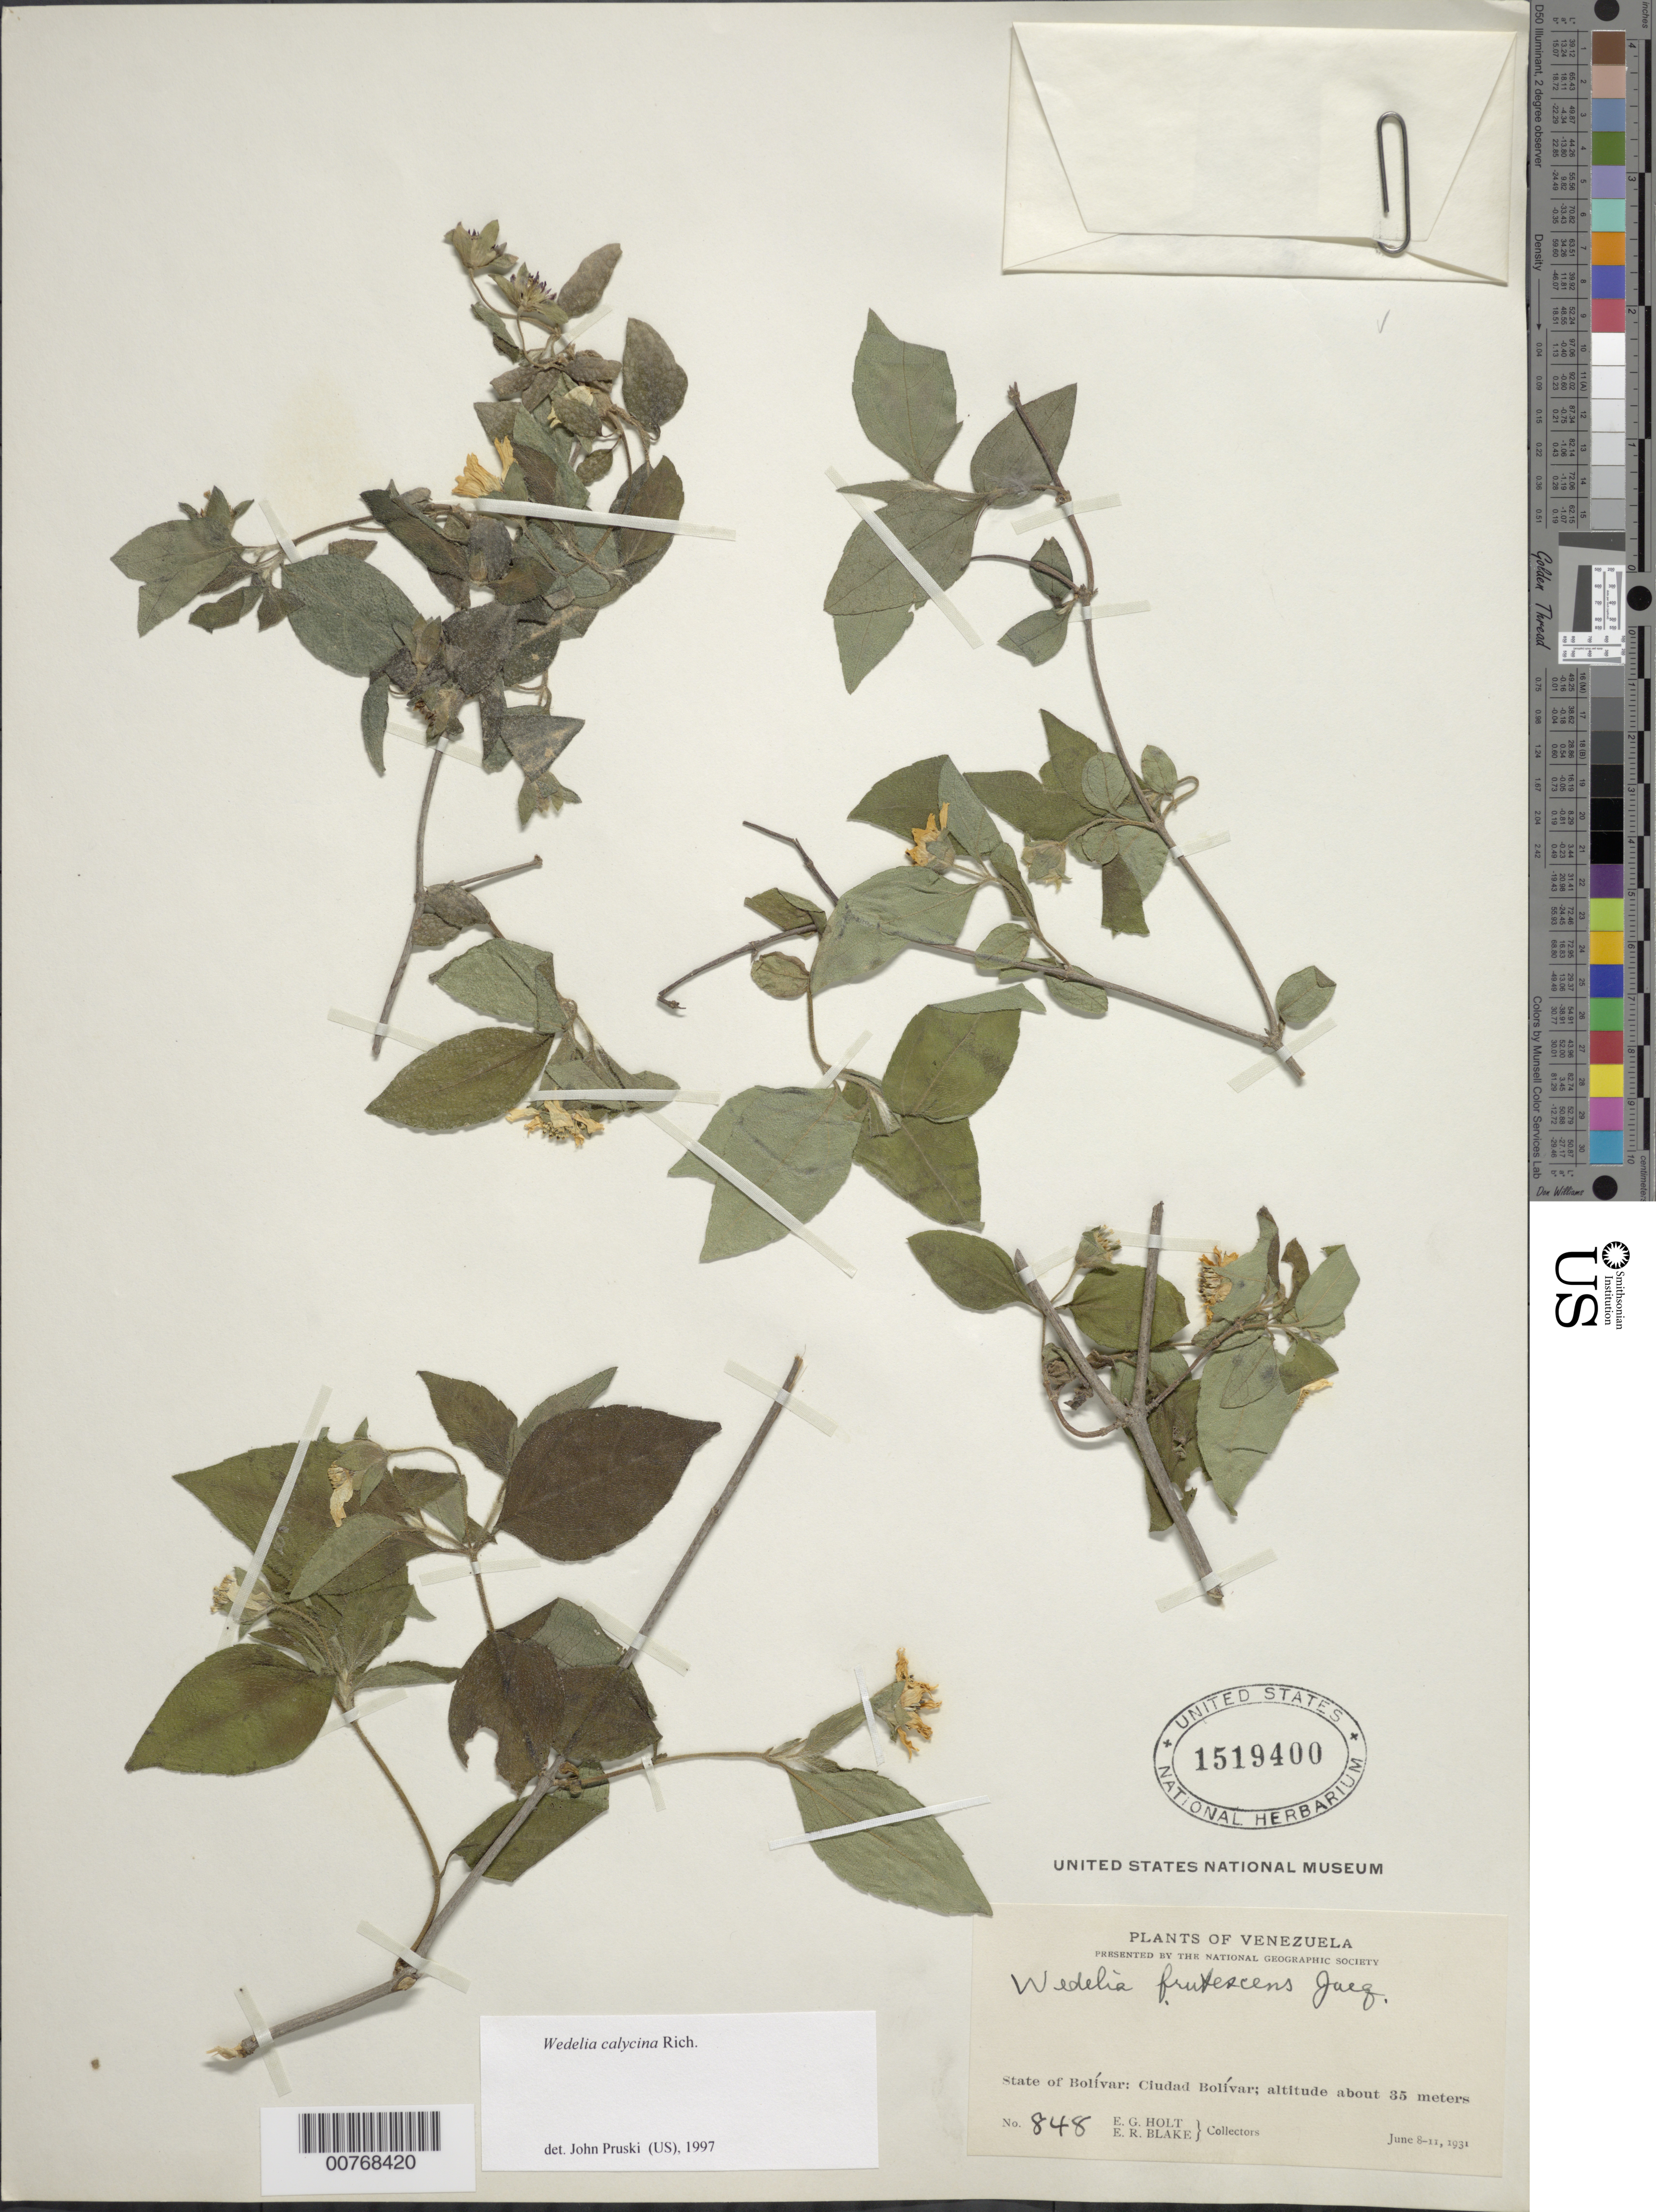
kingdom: Plantae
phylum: Tracheophyta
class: Magnoliopsida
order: Asterales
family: Asteraceae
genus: Wedelia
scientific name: Wedelia calycina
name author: Rich.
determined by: Pruski, J. F.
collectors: E. Holt & E. R. Blake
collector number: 848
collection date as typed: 8-Jun-31 to 11-Jun-31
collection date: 1931-06-08/1931-06-11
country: Venezuela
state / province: Bolívar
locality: Ciudad Bolívar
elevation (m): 35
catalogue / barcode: US 1519400